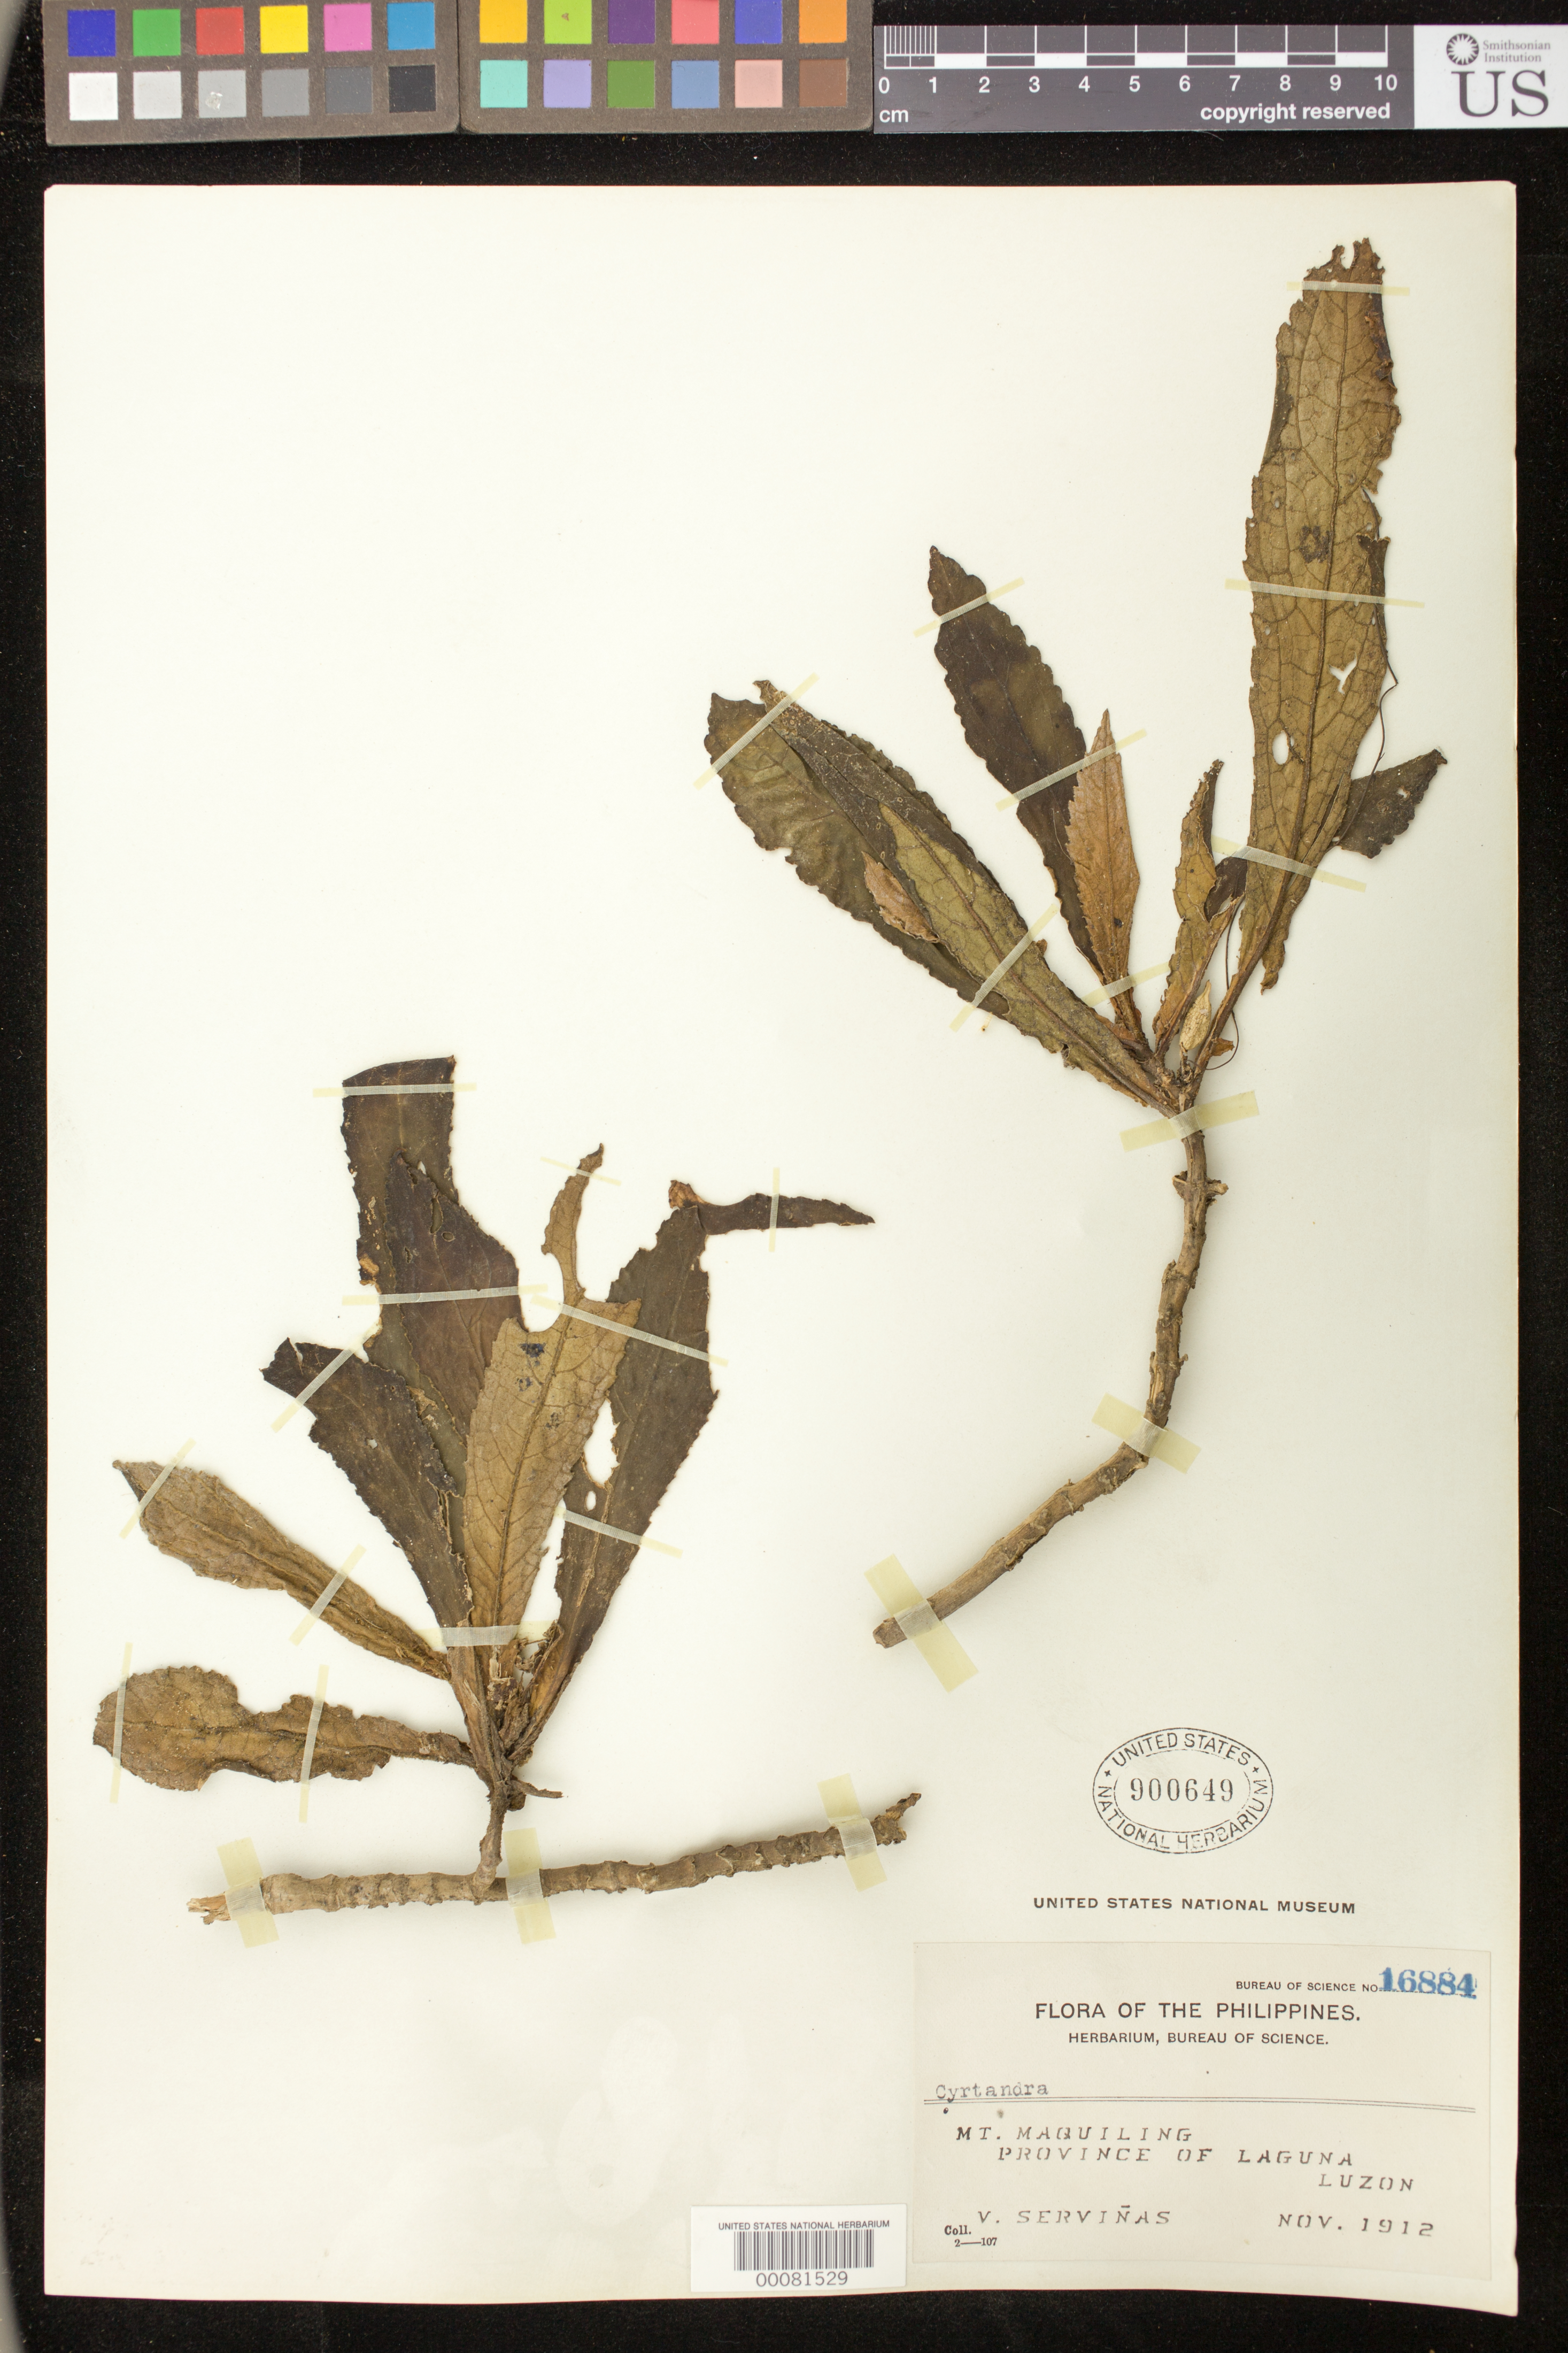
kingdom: Plantae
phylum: Tracheophyta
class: Magnoliopsida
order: Lamiales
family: Gesneriaceae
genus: Cyrtandra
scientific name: Cyrtandra sp.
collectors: V. Servinas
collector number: Bur. Sci. 16884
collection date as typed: Nov 1912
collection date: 1912-11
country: Philippines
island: Luzon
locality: Laguna, Mt maquiling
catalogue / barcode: US 900649